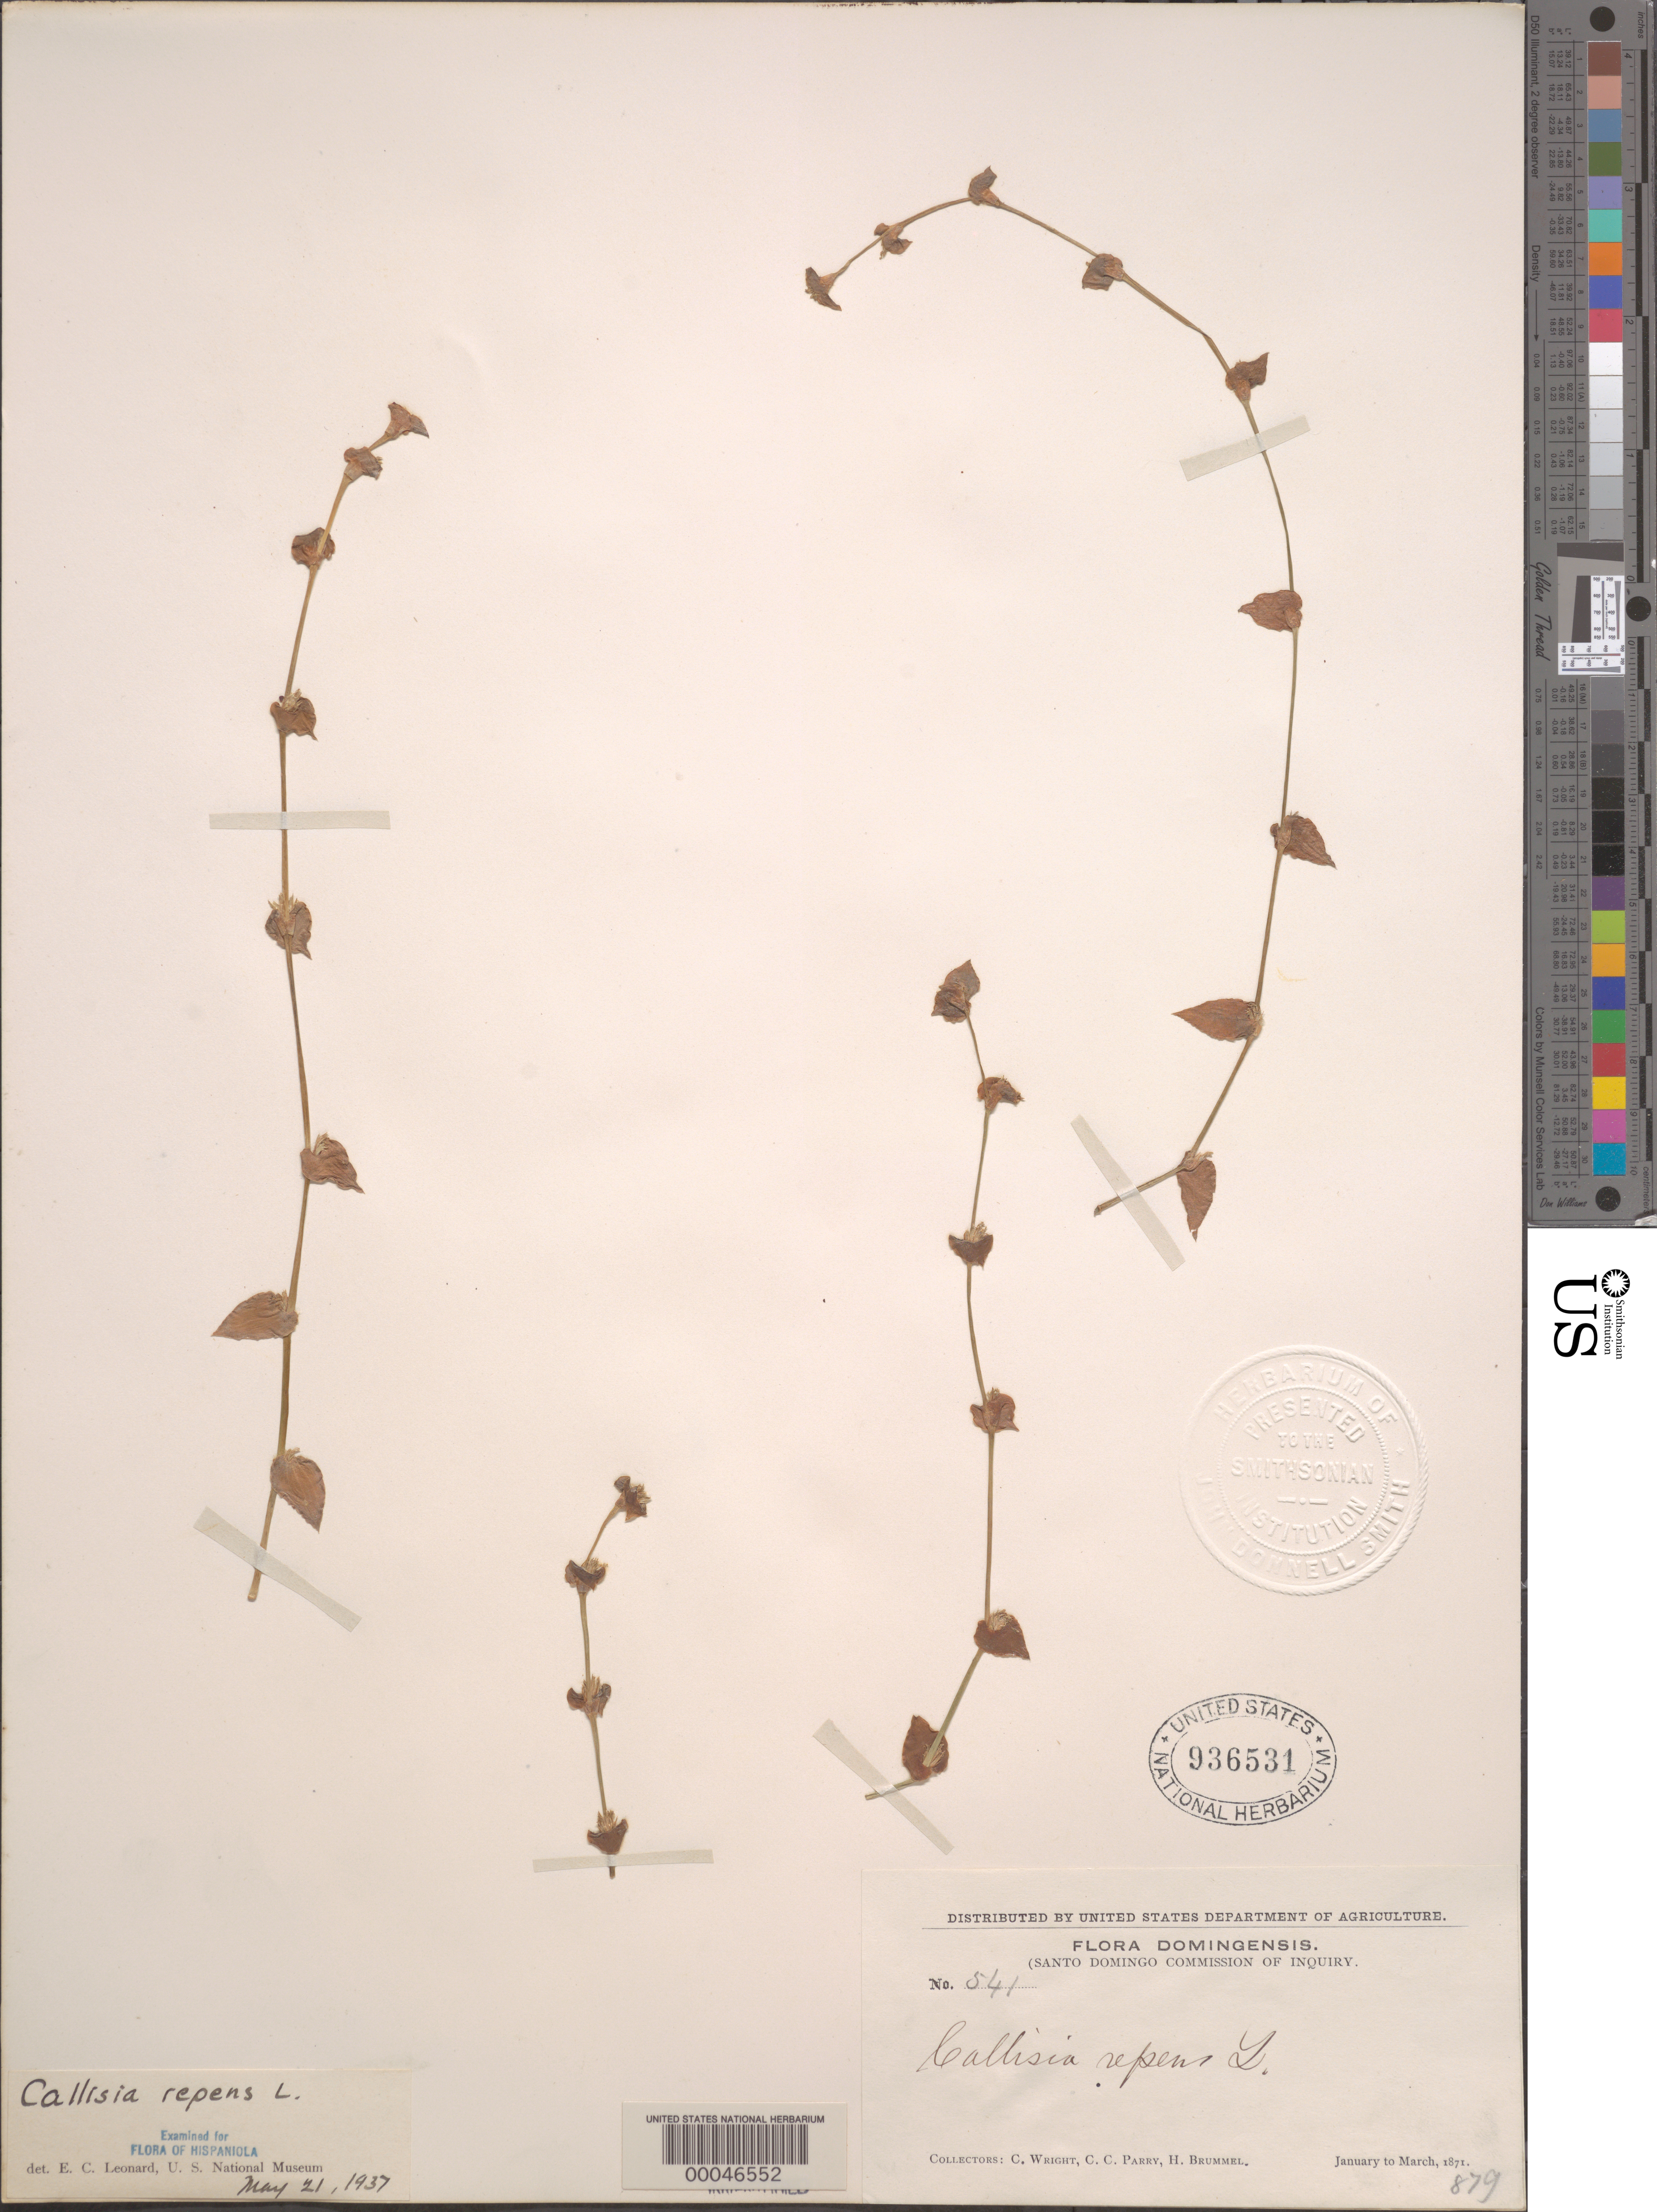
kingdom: Plantae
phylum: Tracheophyta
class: Liliopsida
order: Commelinales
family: Commelinaceae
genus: Callisia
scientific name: Callisia repens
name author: (Jacq.) L.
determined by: Leonard, Emery C., (US)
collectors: C. Wright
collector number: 541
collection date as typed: Jan 1871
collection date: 1871-01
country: Dominican Republic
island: Hispaniola Island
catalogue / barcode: US 936531